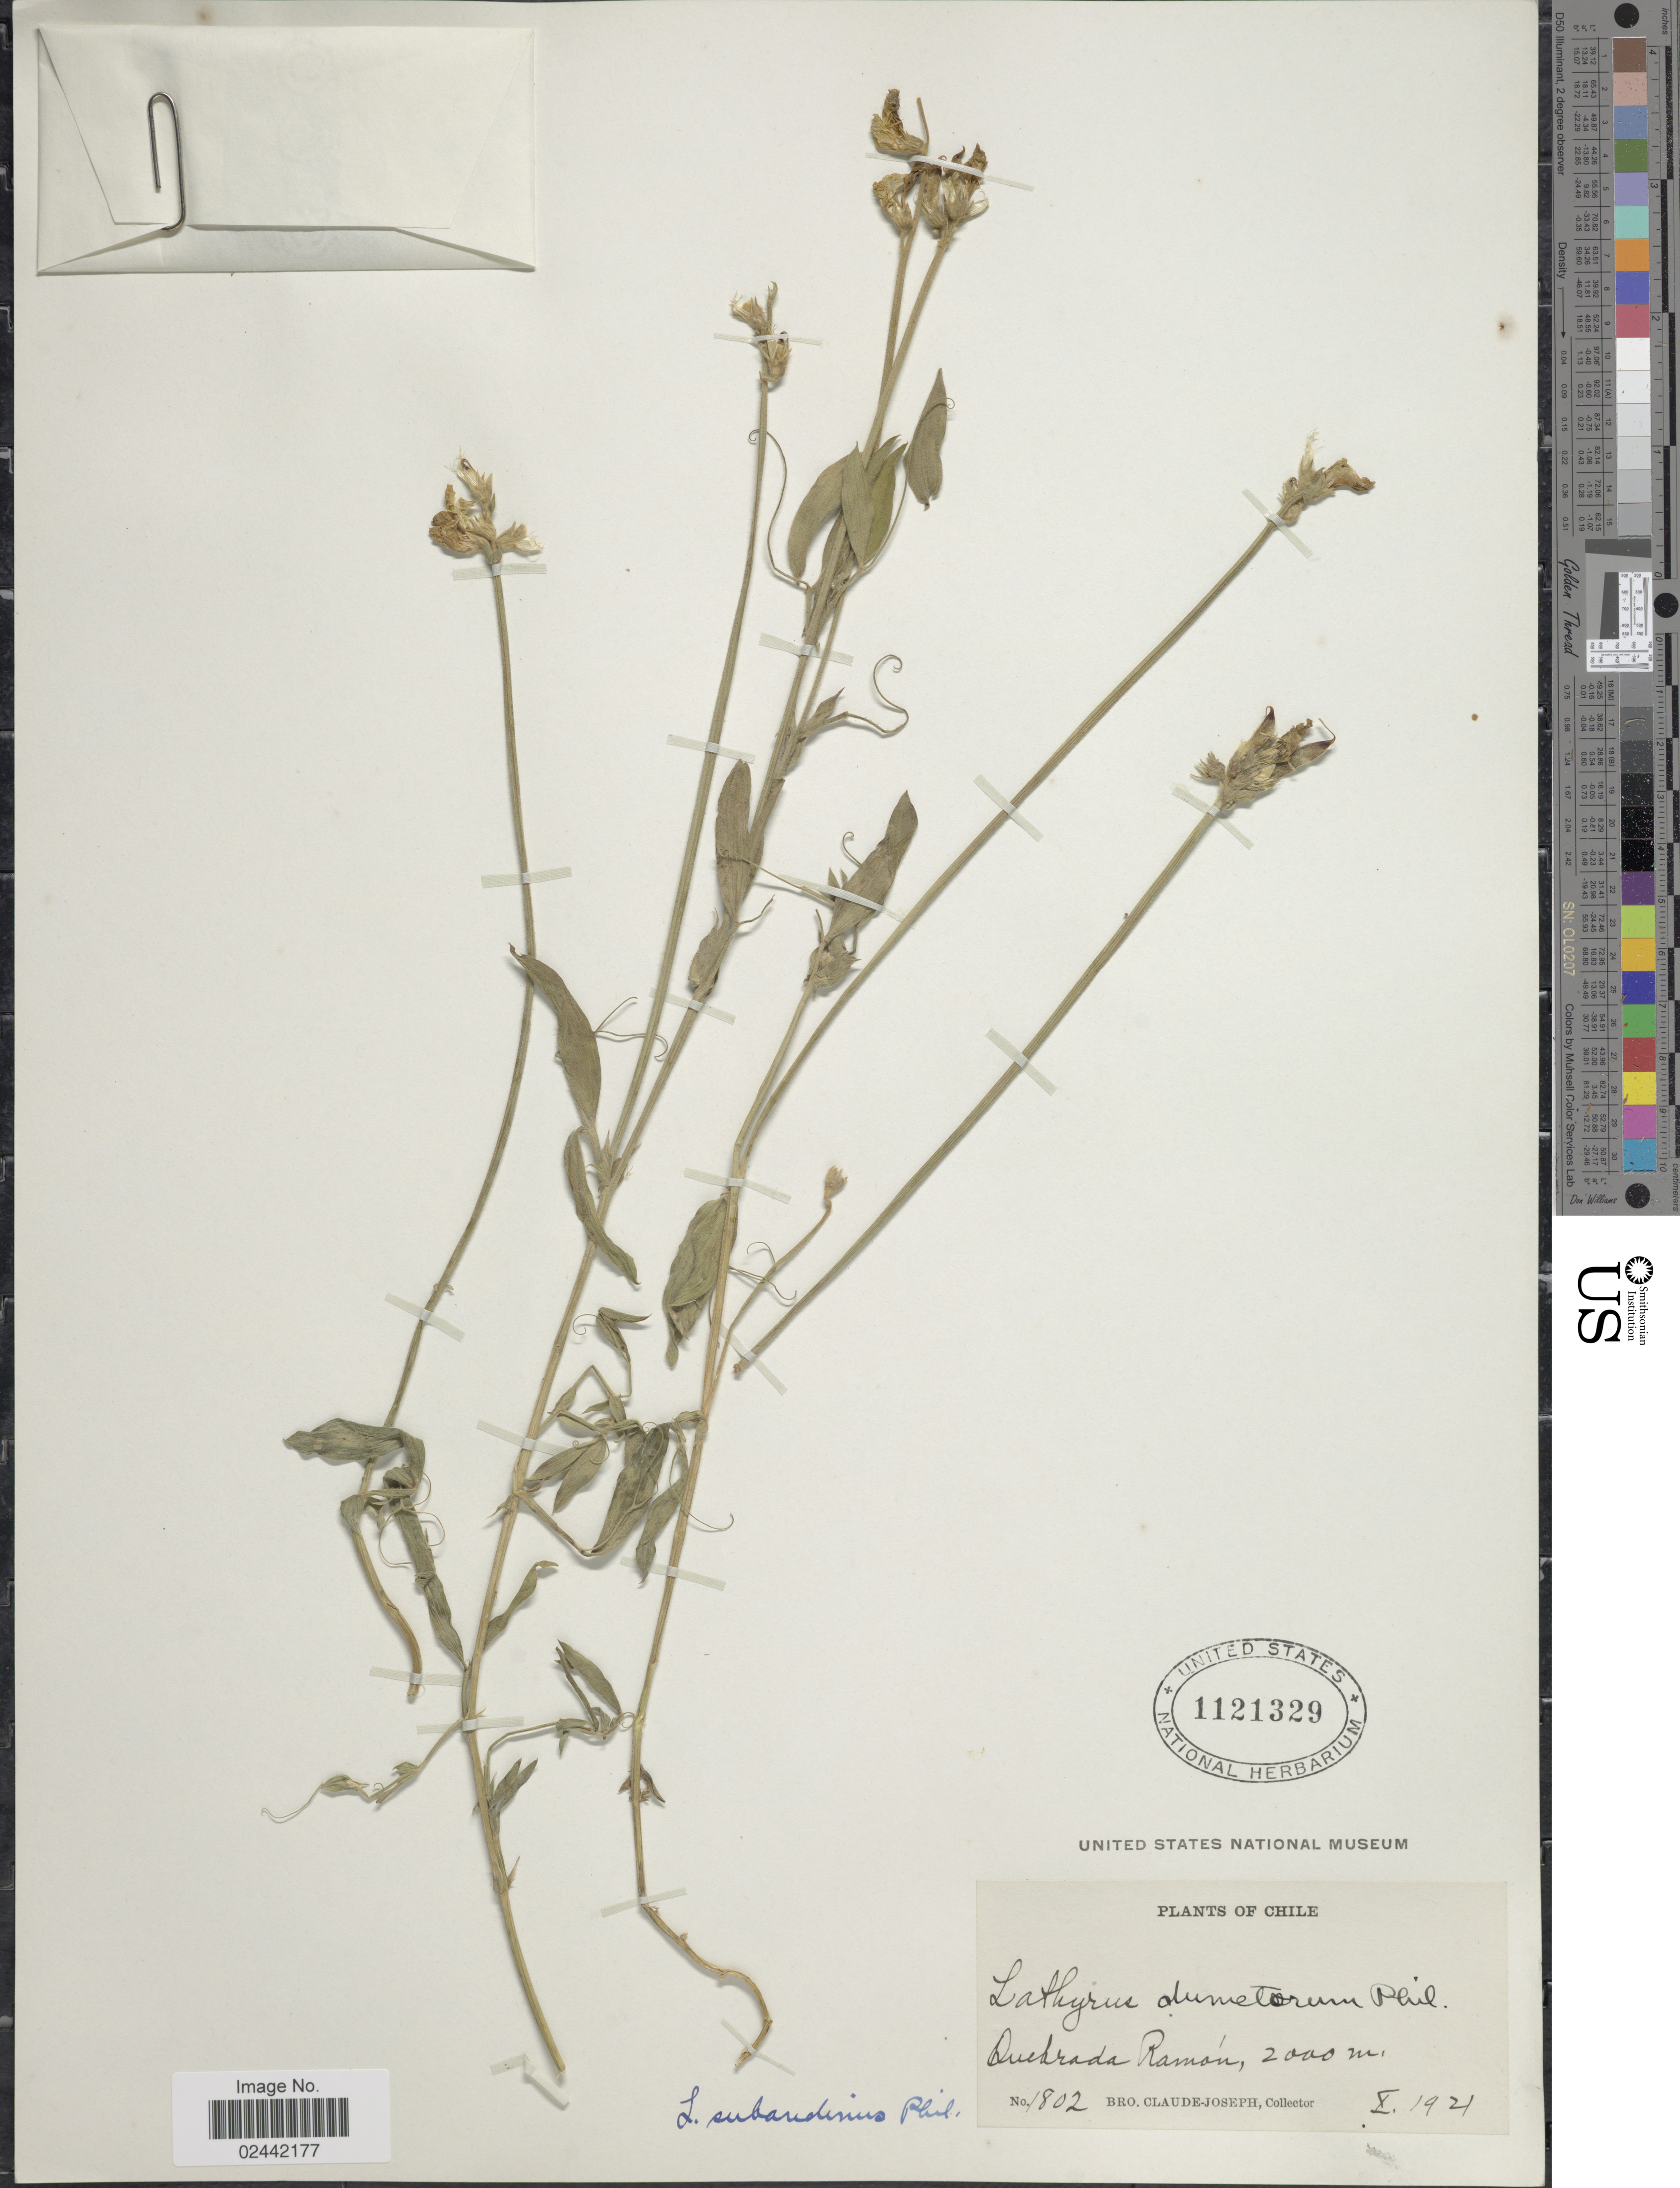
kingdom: Plantae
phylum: Tracheophyta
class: Magnoliopsida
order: Fabales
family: Fabaceae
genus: Lathyrus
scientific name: Lathyrus subandinus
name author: Phil.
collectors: Bro. Claude-Joseph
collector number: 1802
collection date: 1921-10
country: Chile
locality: Quebrada Ramon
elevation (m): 2000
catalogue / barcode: US 1121329